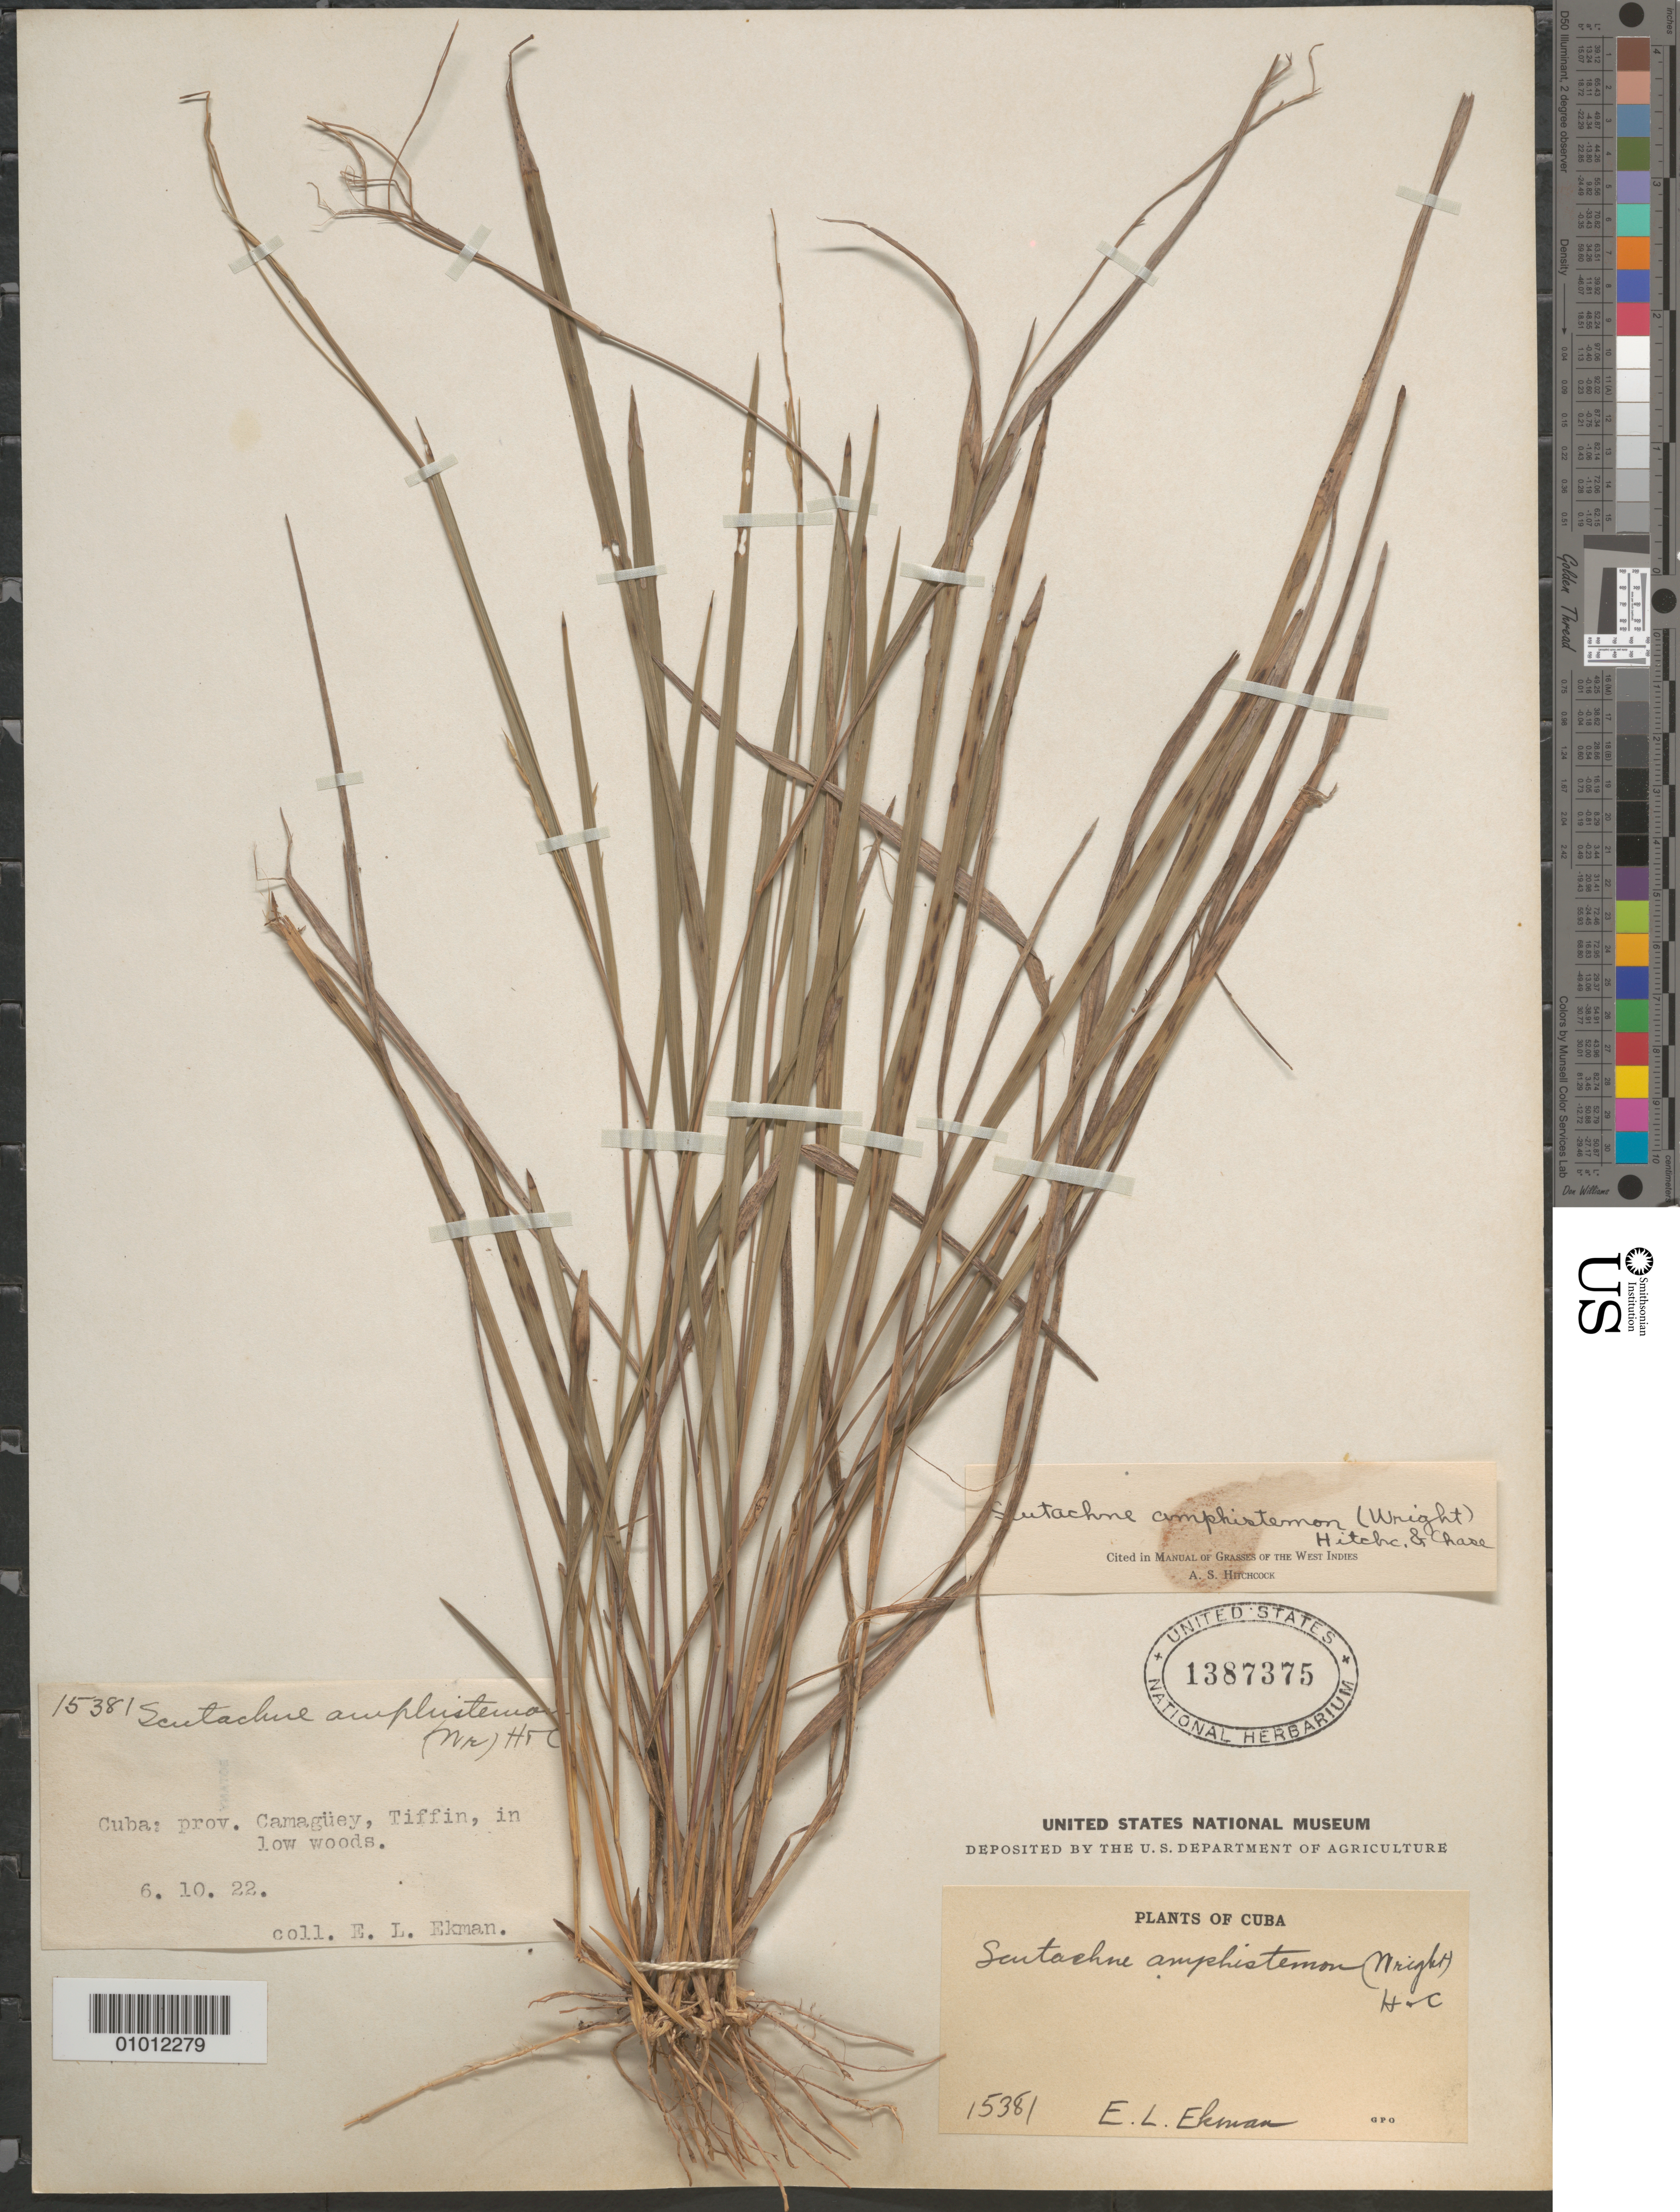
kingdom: Plantae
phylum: Tracheophyta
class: Liliopsida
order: Poales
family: Poaceae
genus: Scutachne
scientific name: Scutachne amphistemon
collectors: E. L. Ekman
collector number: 15381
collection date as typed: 06 Oct 1922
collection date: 1922-10-06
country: Cuba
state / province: Camagüey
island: Cuba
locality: Tiffin, in low woods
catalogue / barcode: US 1387375